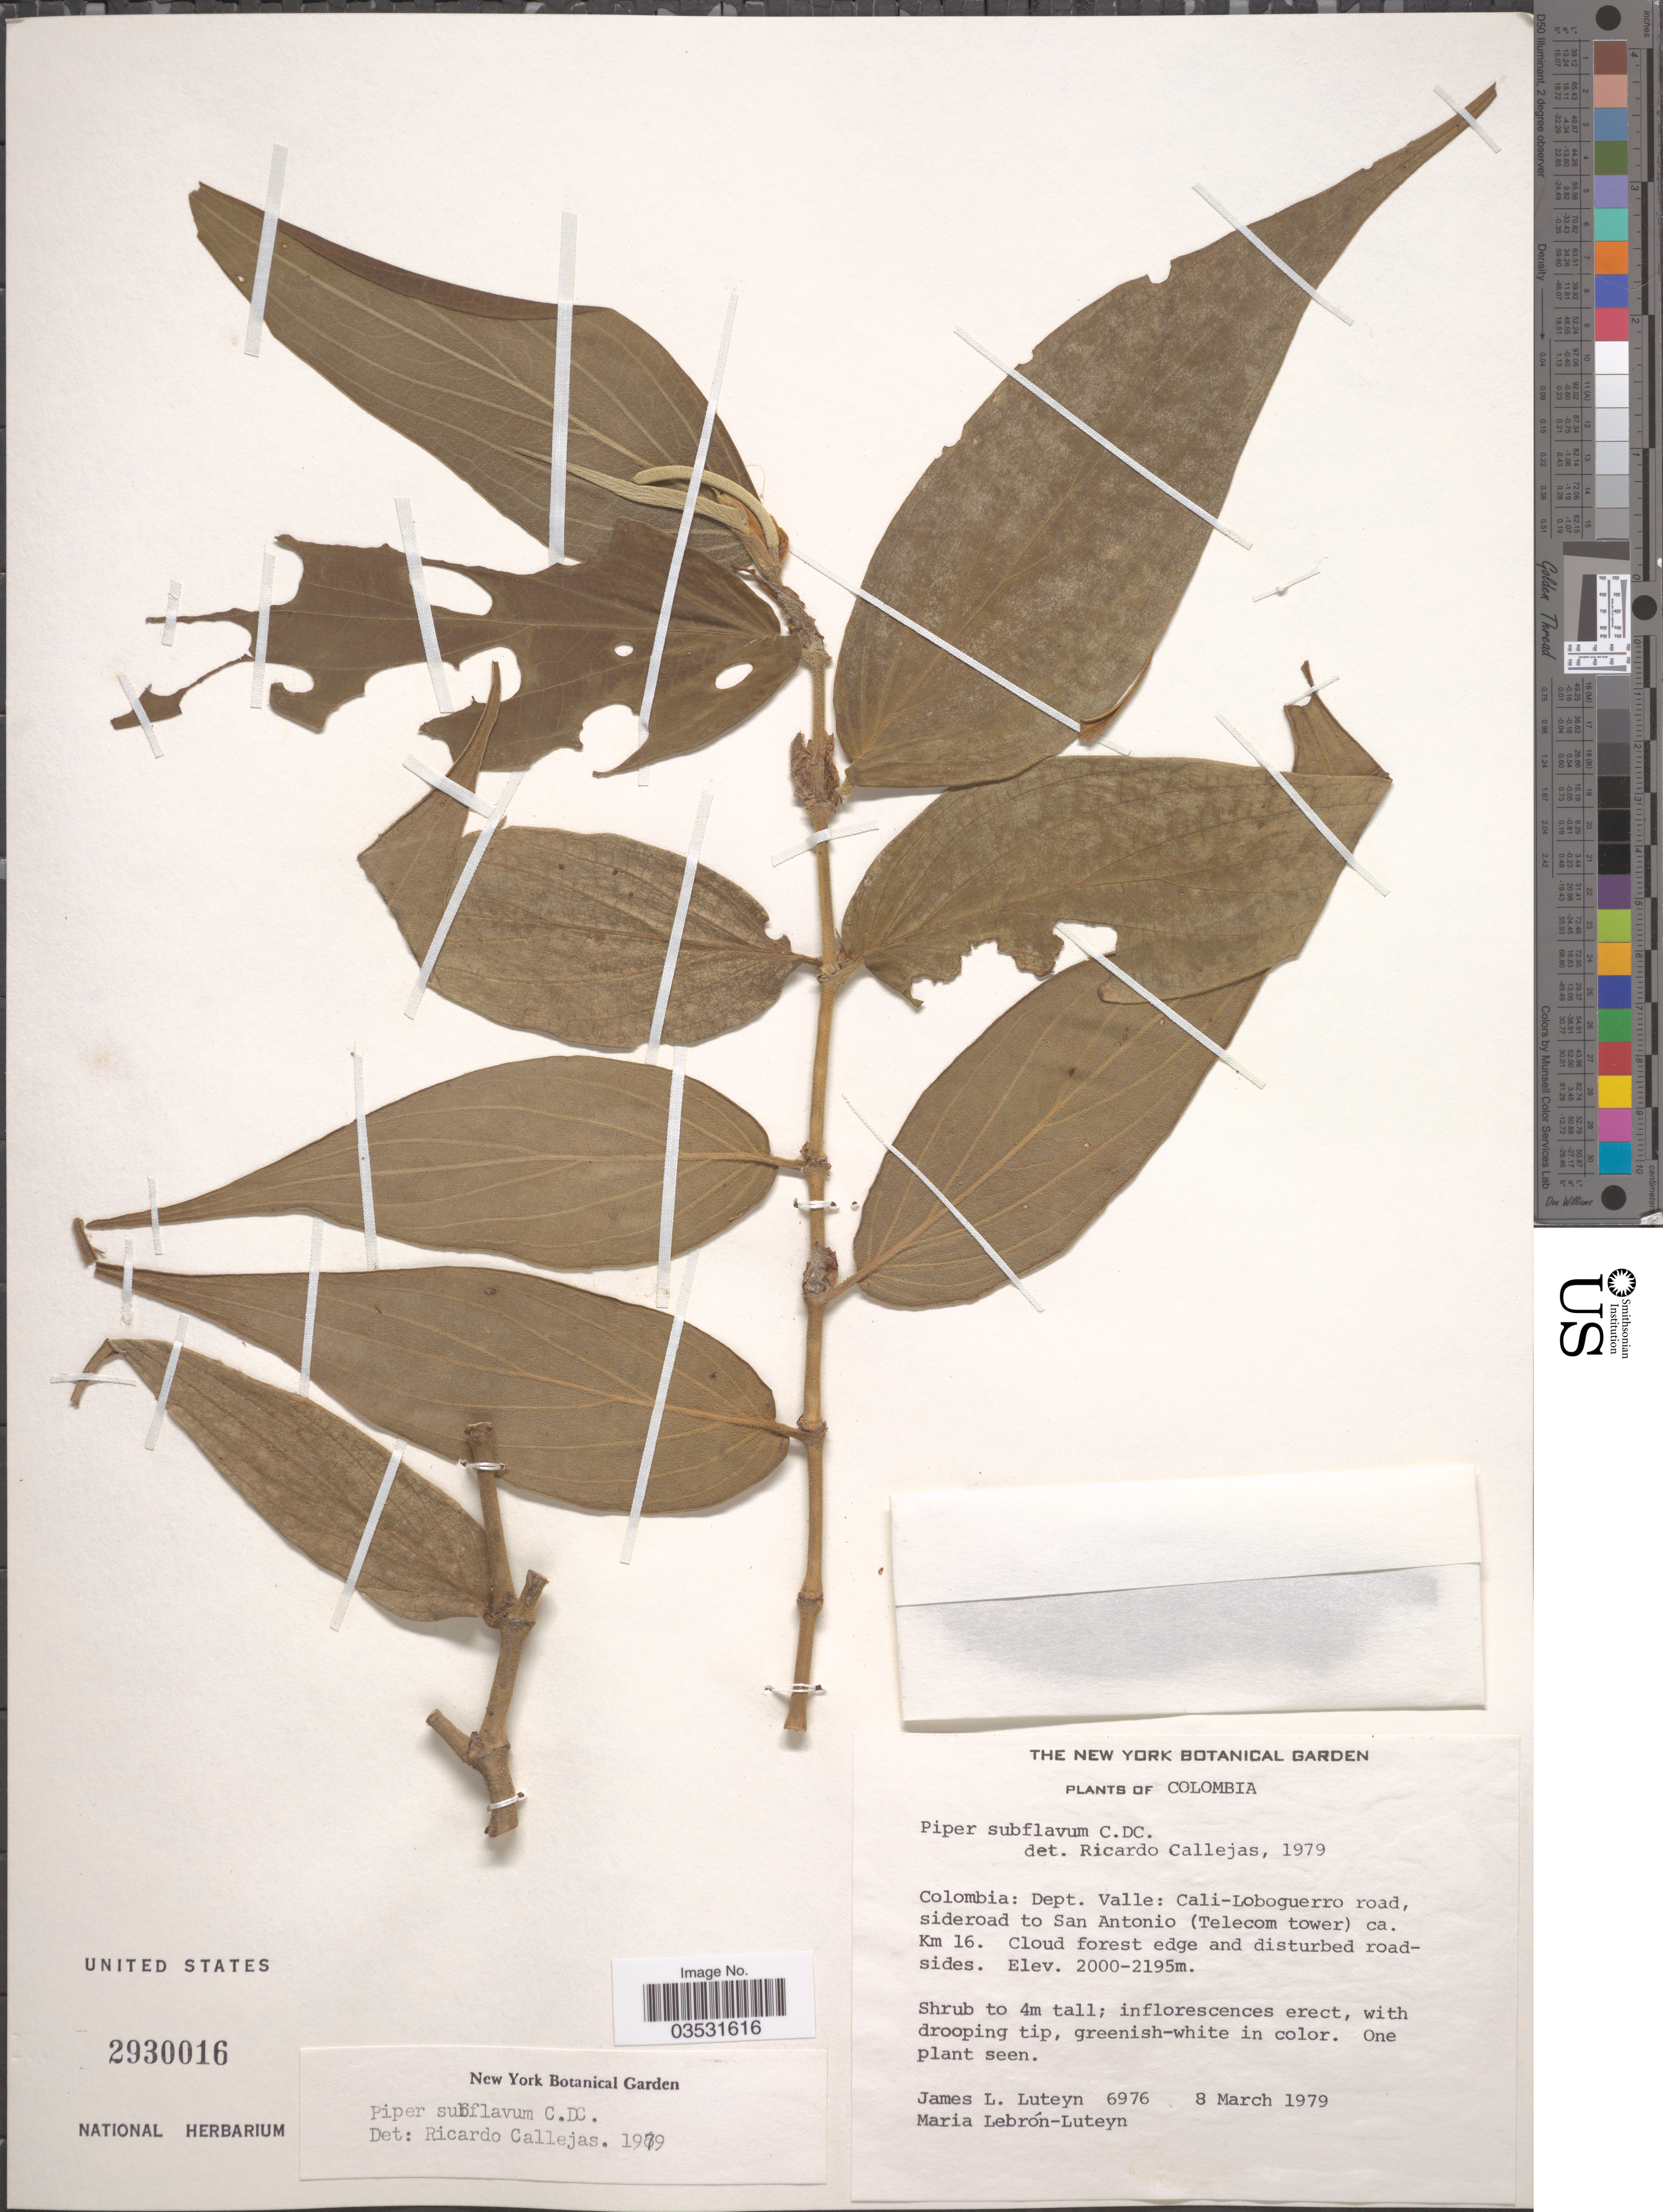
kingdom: Plantae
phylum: Tracheophyta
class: Magnoliopsida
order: Piperales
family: Piperaceae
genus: Piper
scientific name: Piper subflavum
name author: C. DC.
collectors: J. L. Luteyn & M. L. Lebrón-Luteyn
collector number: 6976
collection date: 1979-03-08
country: Colombia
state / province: Valle del Cauca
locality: Dept. Valle: Cali-Loboguerro road, sideroad to San Antonio (Telecom tower) ca. Km 16. Cloud edge and disturbed roadsides.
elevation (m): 2000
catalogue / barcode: US 2930016